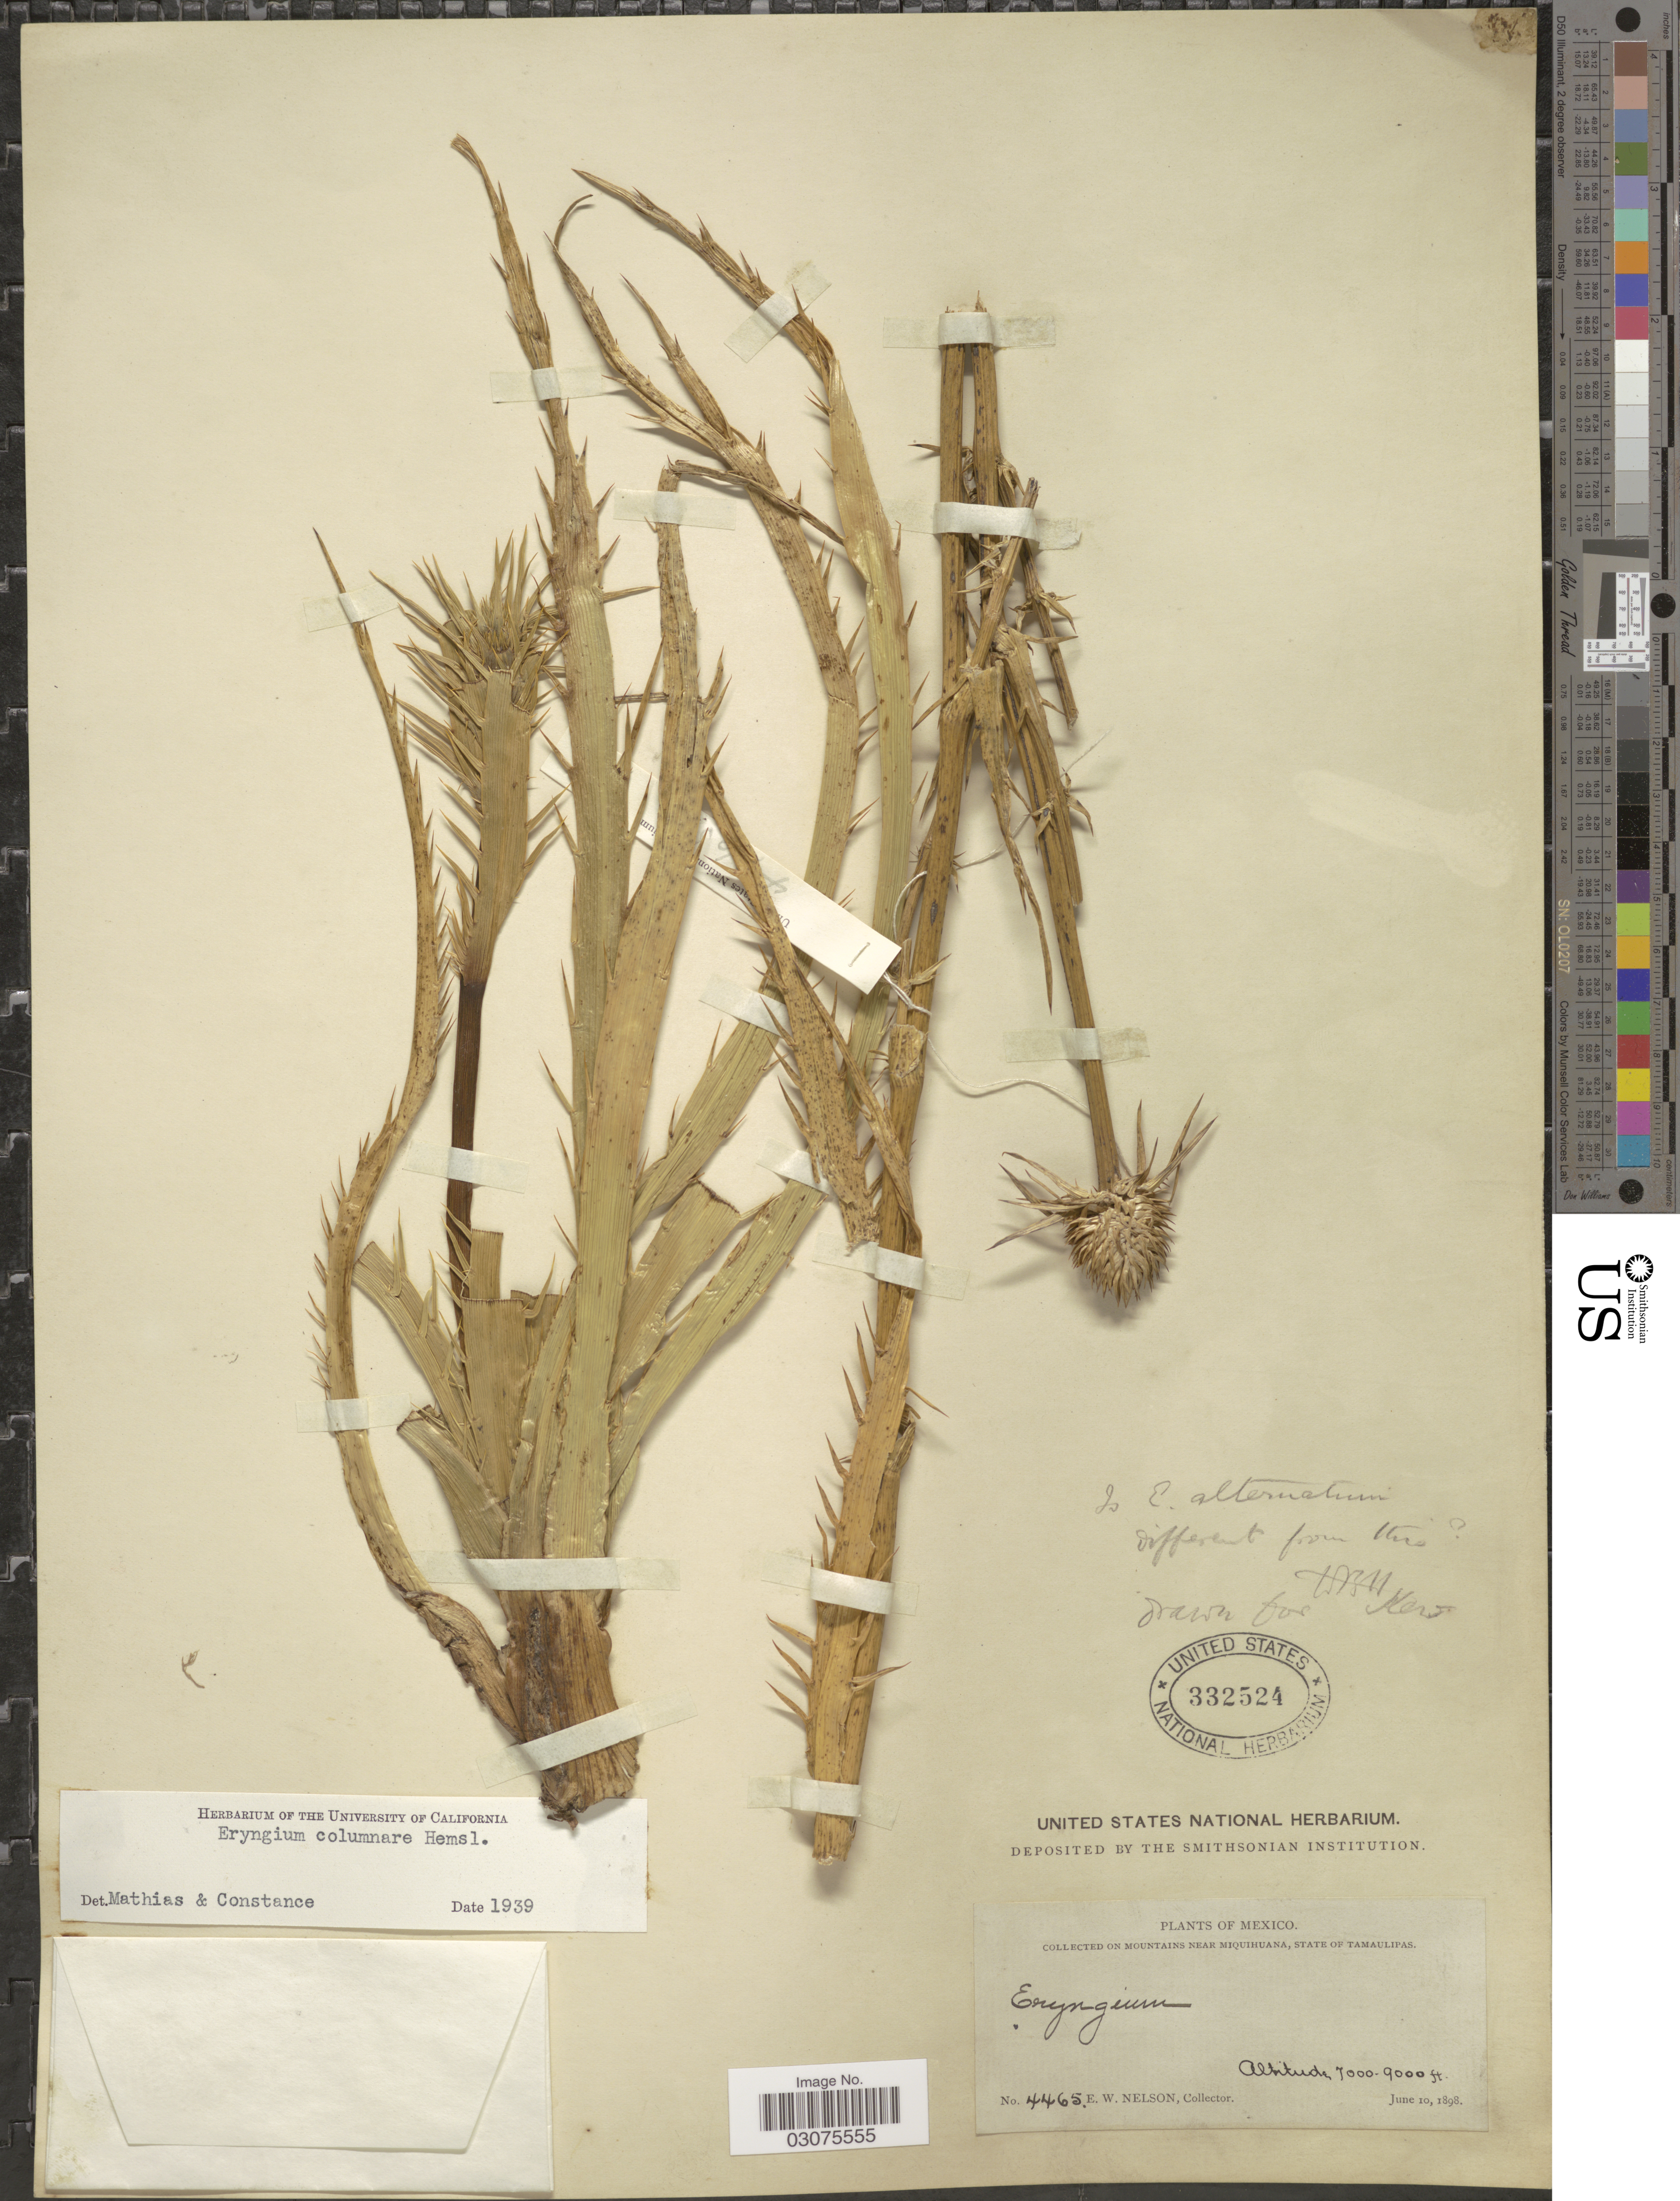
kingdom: Plantae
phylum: Tracheophyta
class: Magnoliopsida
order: Apiales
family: Apiaceae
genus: Eryngium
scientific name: Eryngium crassisquamosum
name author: Hemsl.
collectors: E. W. Nelson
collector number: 4465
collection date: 1898-06-10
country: Mexico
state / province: Tamaulipas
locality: On mountains near Miquihuana, State of Tamaulipas.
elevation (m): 2134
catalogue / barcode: US 332524